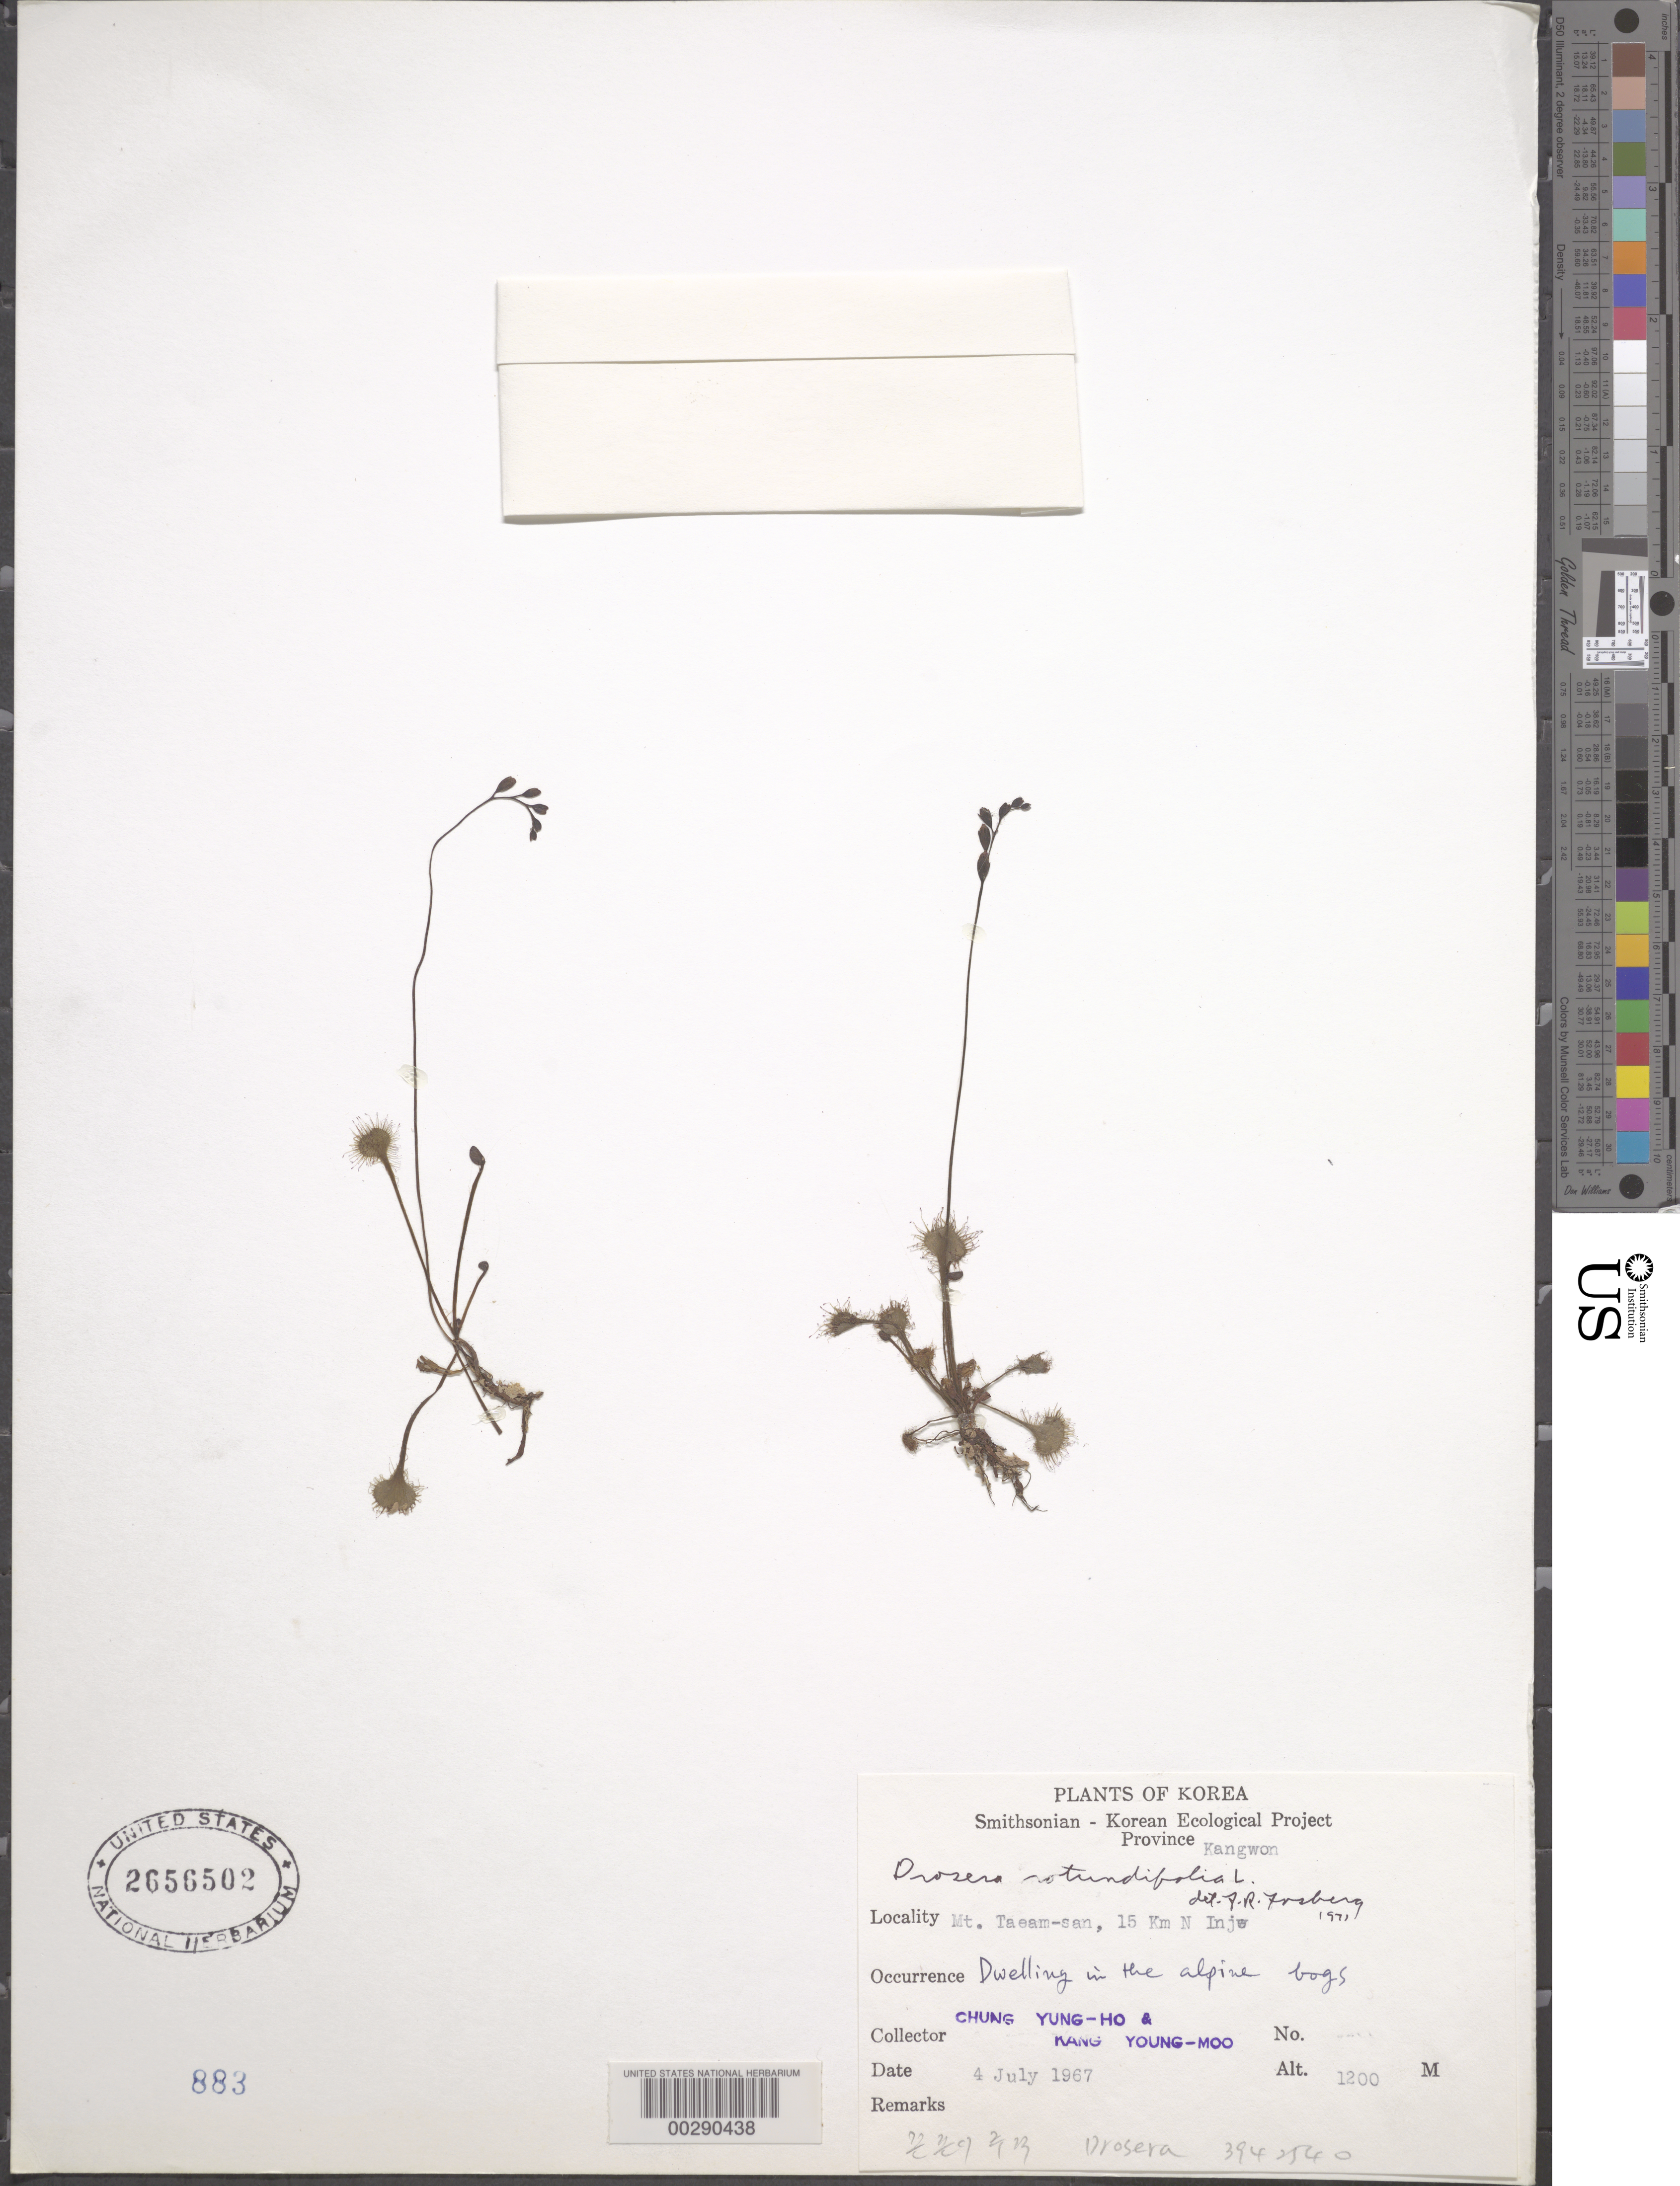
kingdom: Plantae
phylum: Tracheophyta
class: Magnoliopsida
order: Caryophyllales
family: Droseraceae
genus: Drosera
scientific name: Drosera rotundifolia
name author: L.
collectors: Y. Chung & Y. Kang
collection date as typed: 04 Jul 1967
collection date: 1967-07-04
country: South Korea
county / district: Kangwon-do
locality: Kangwon Prov., N of Injw, Mt. Taeam-San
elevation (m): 1200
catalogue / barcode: US 2656502